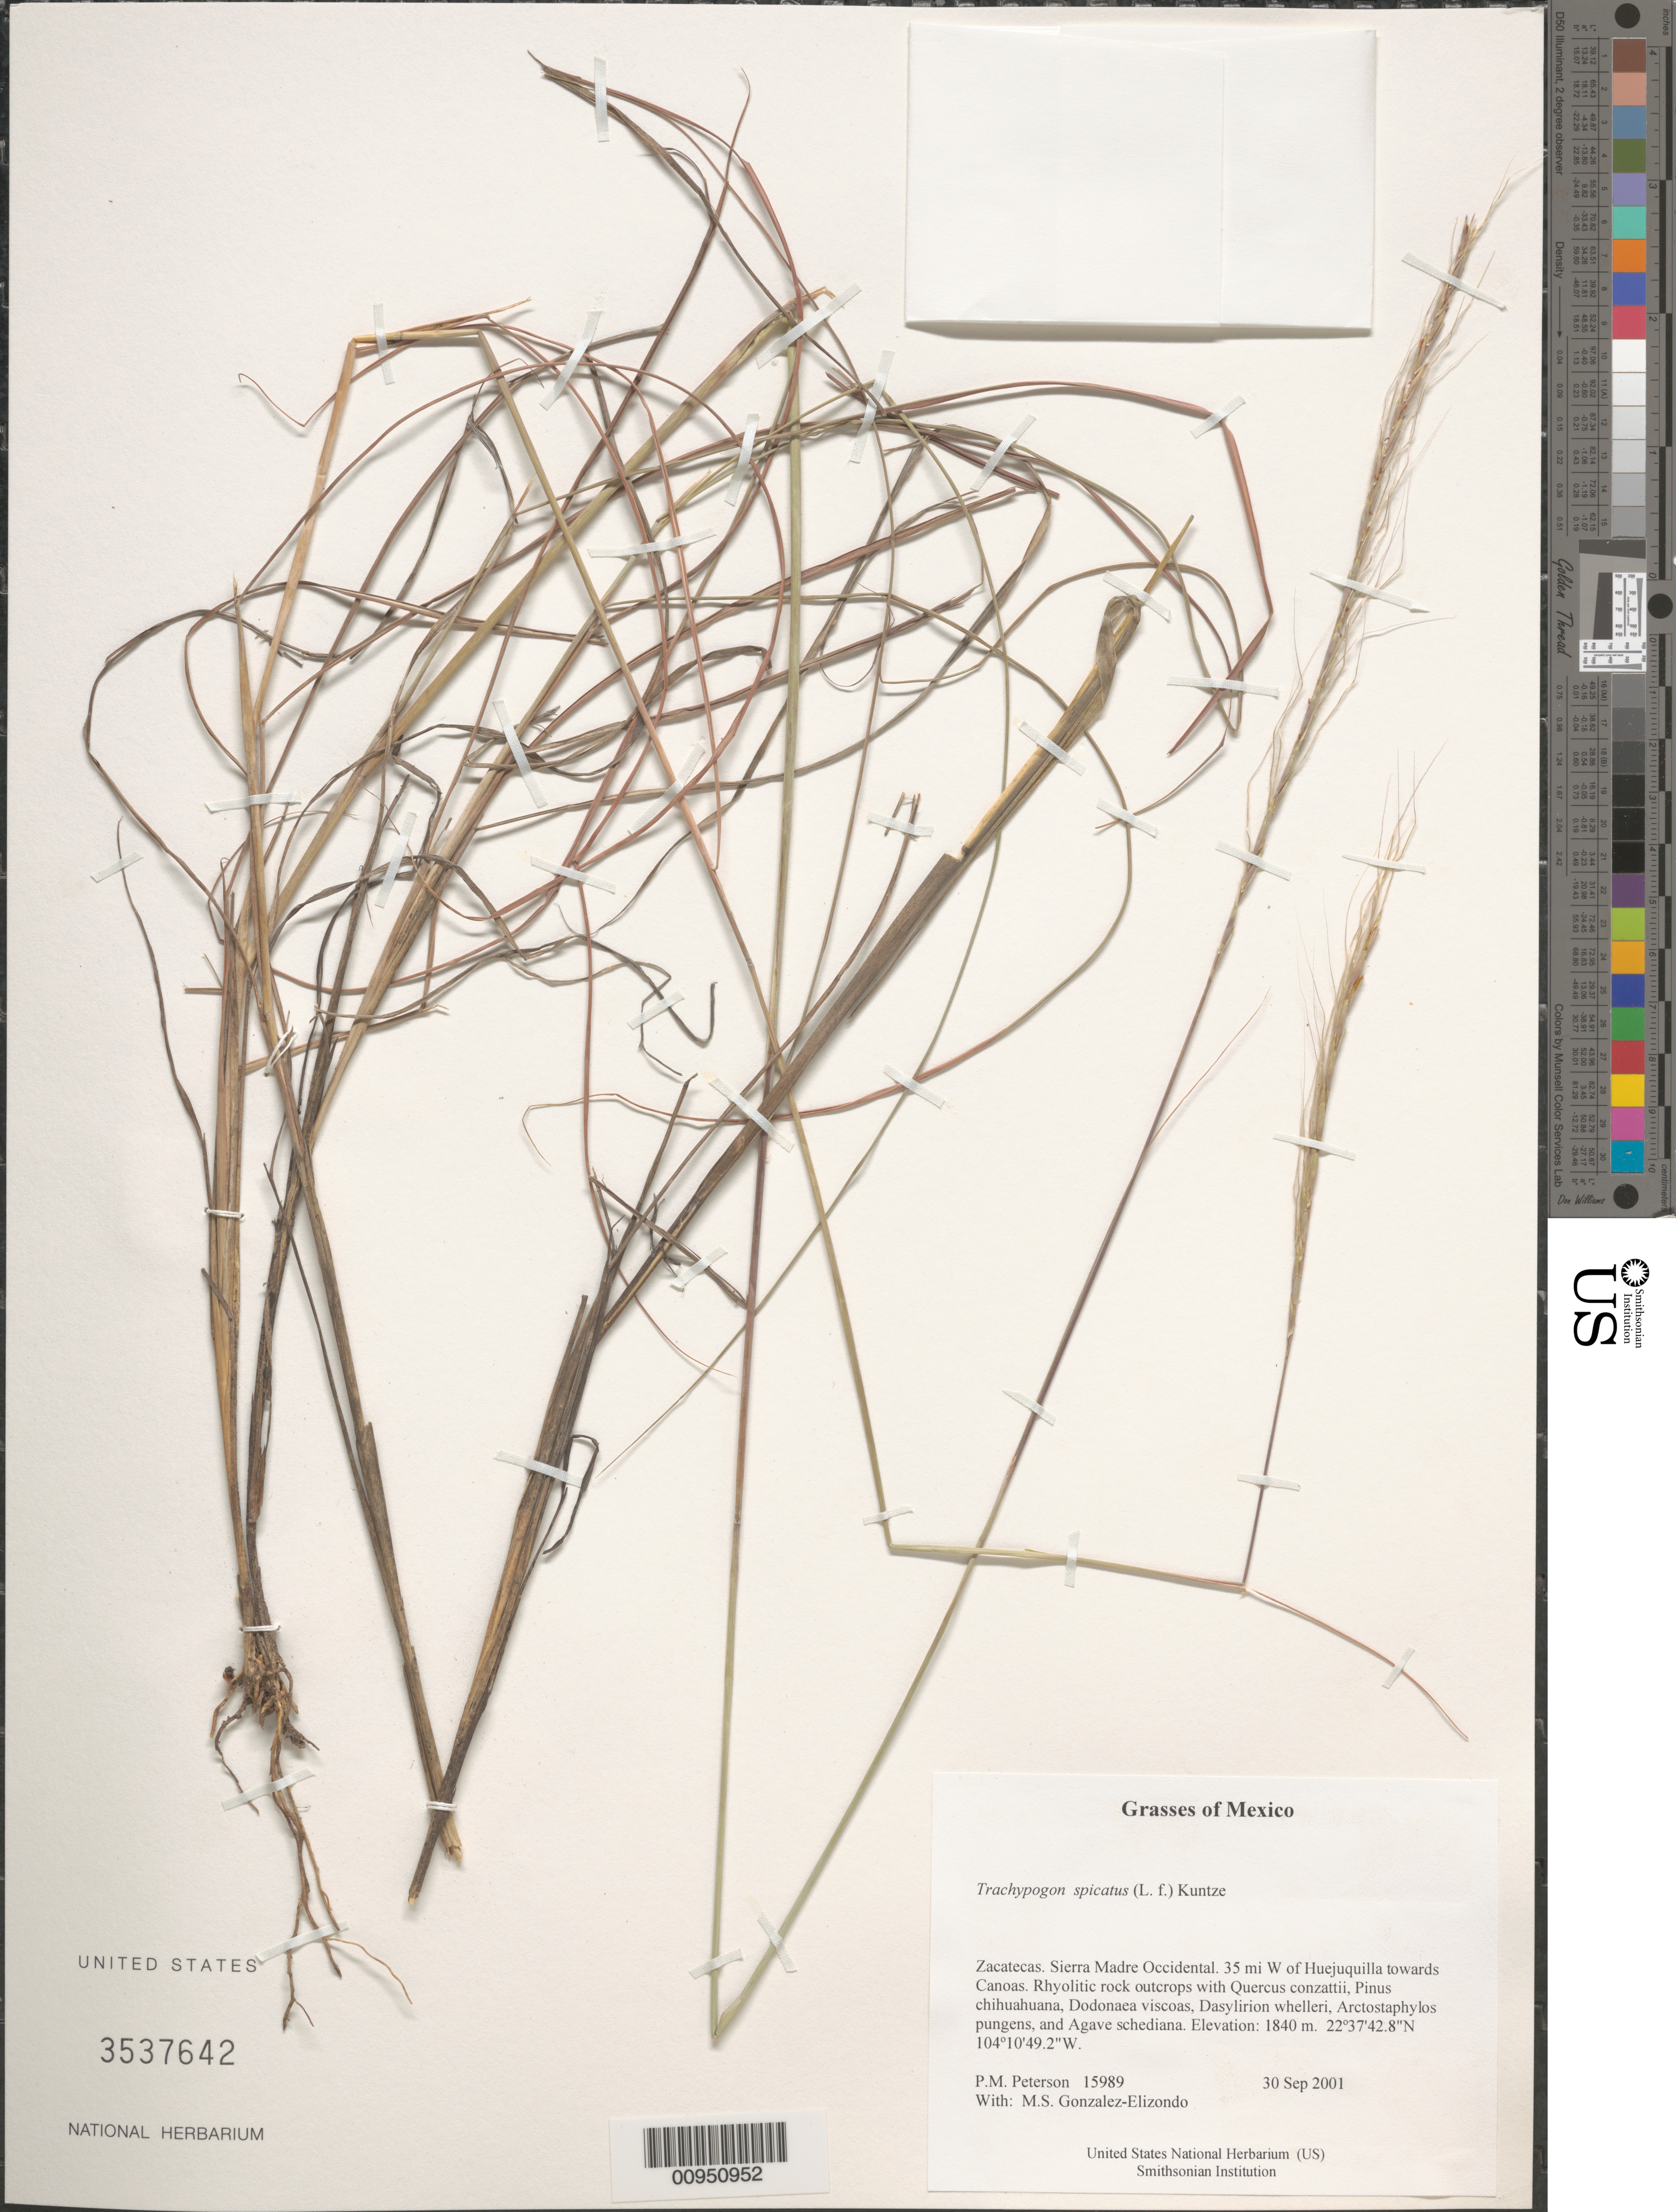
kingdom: Plantae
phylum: Tracheophyta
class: Liliopsida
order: Poales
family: Poaceae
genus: Trachypogon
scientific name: Trachypogon spicatus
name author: (L. f.) Kuntze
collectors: P. M. Peterson & M. S. González-Elizondo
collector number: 15989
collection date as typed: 30 Sep 2001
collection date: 2001-09-30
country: Mexico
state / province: Zacatecas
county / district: Sierra Madre Occidental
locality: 35 mi W of Huejuquilla towards Canoas. Rhyolitic rock outcrops with Quercus conzattii, Pinus chihuahuana, Dodonaea viscoas, Dasylirion whelleri, Arctostaphylos pungens, and Agave schediana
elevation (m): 1840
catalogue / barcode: US 3537642